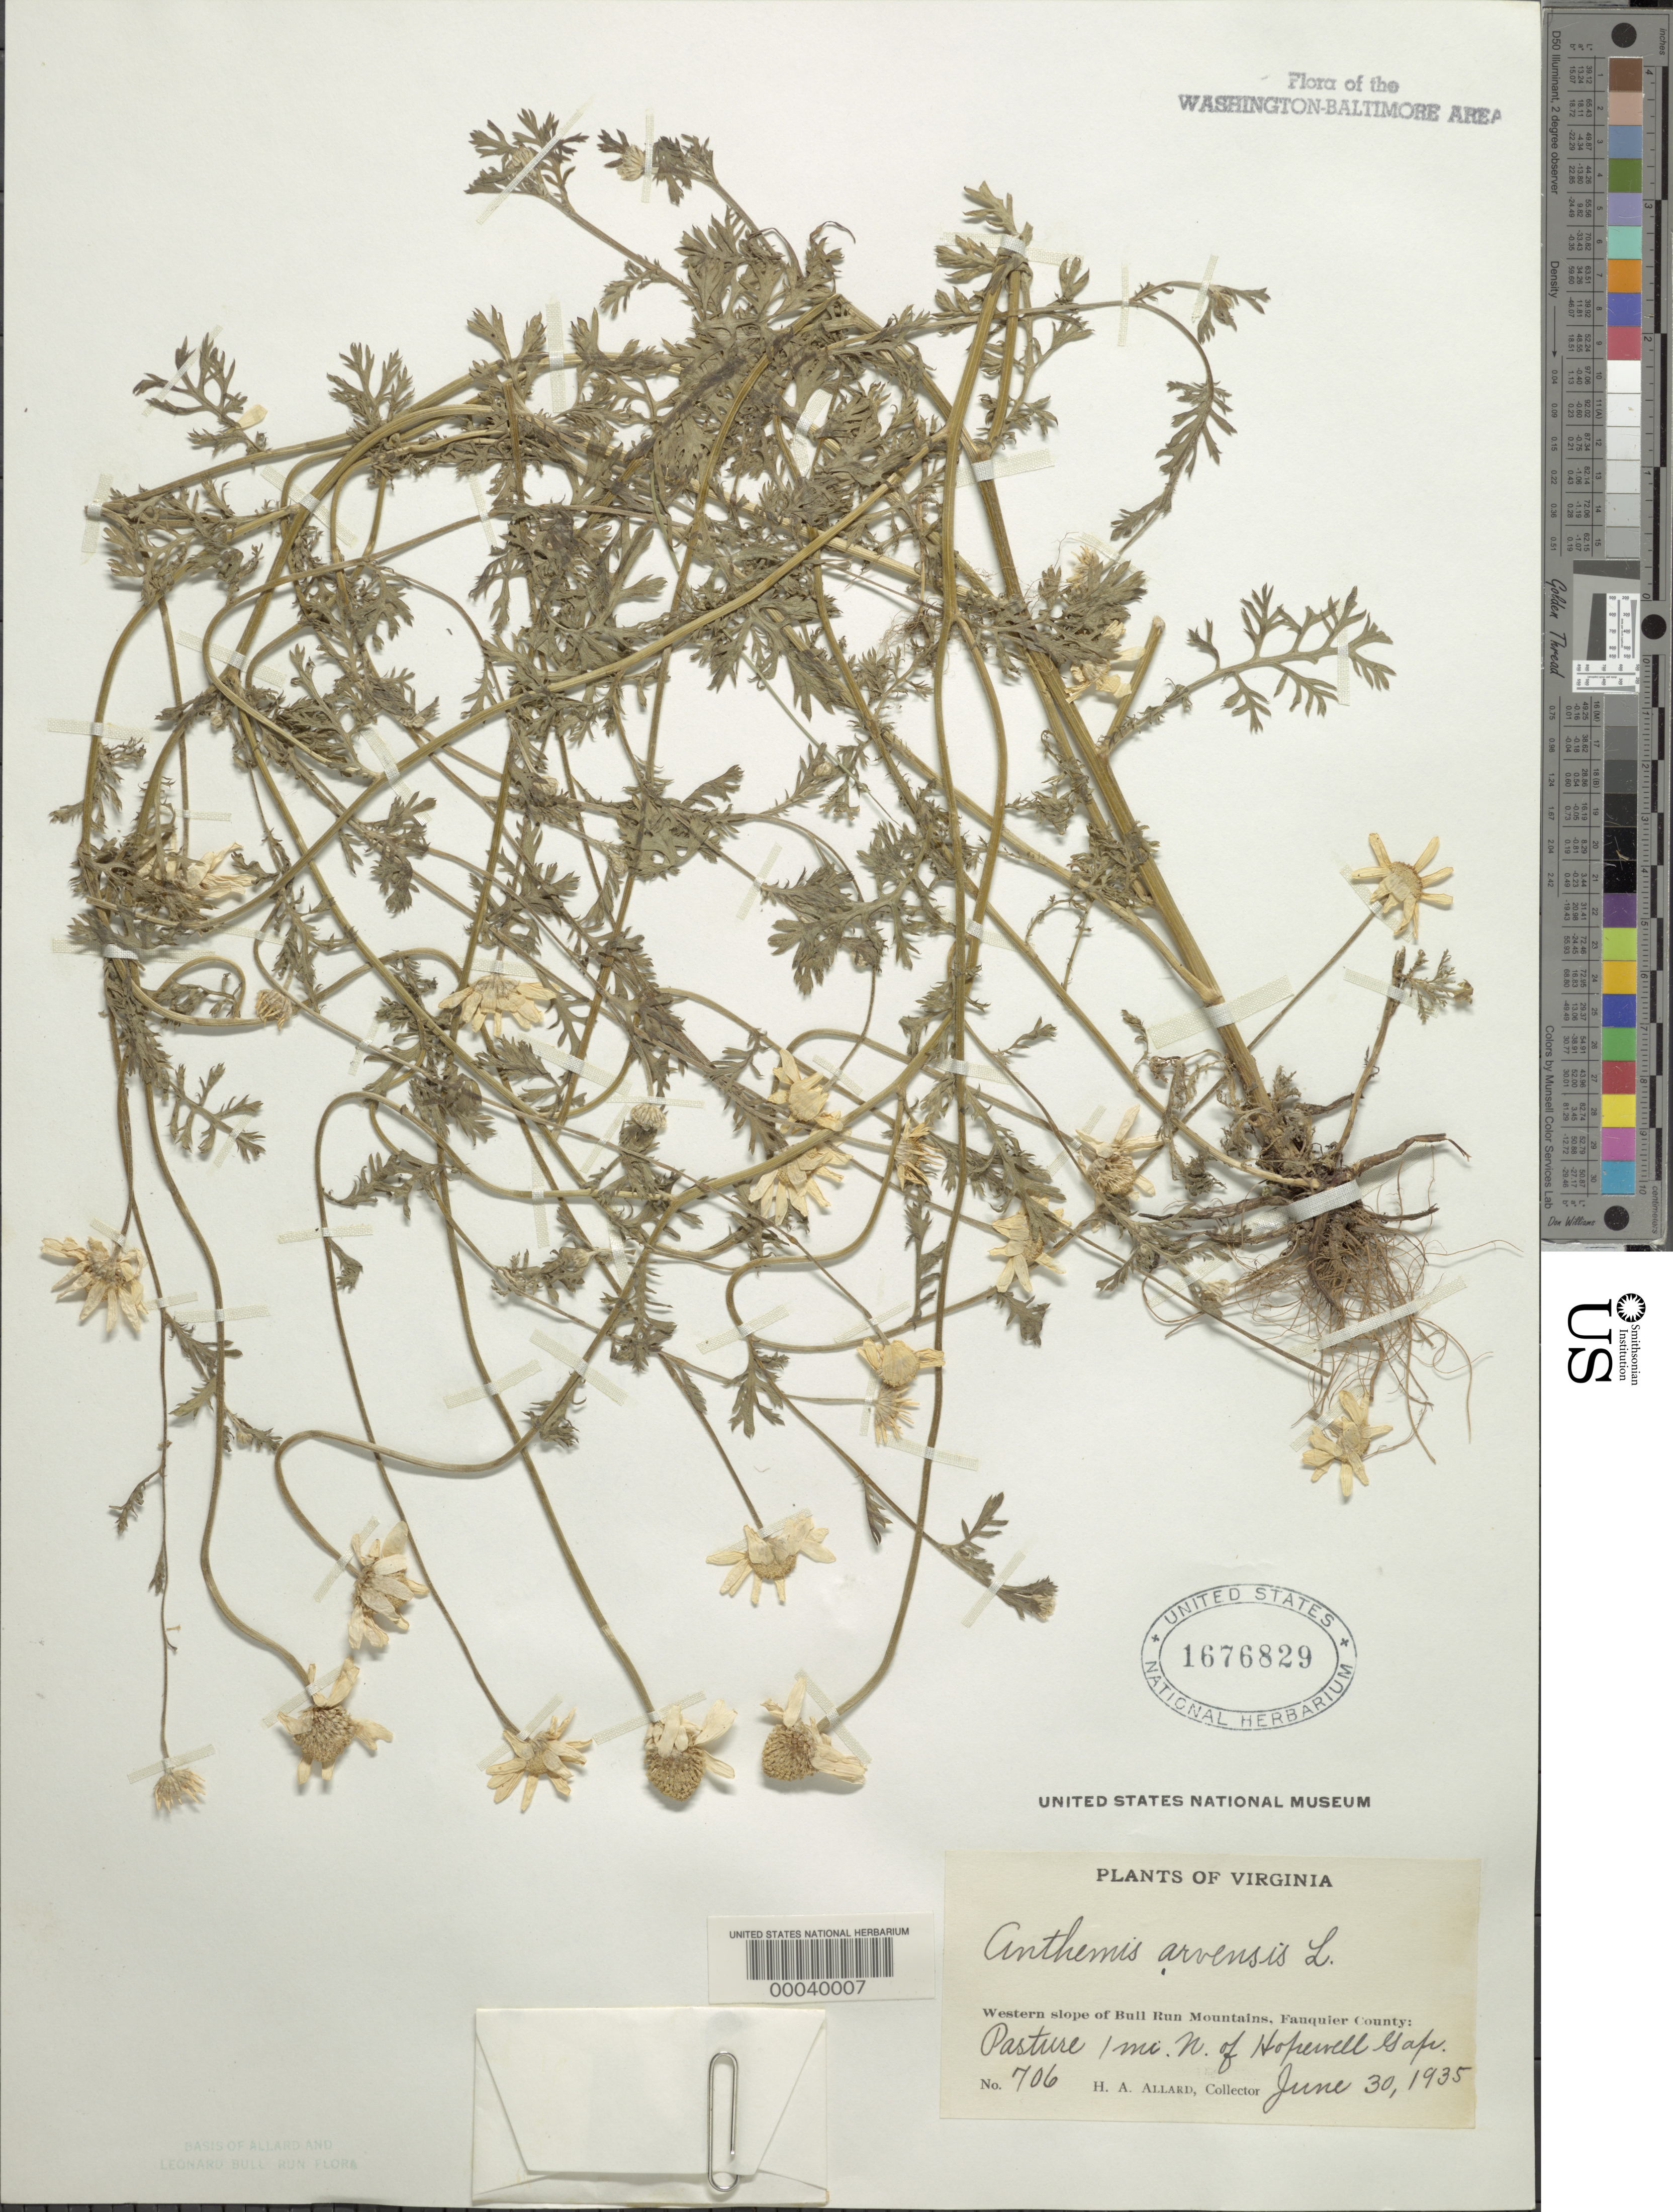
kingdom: Plantae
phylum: Tracheophyta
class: Magnoliopsida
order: Asterales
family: Asteraceae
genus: Anthemis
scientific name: Anthemis arvensis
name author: L.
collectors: H. A. Allard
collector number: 706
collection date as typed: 30 Jun 1935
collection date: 1935-06-30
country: United States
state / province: Virginia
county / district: Fauquier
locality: North of Hopewell Gap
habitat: Pasture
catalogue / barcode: US 1676829